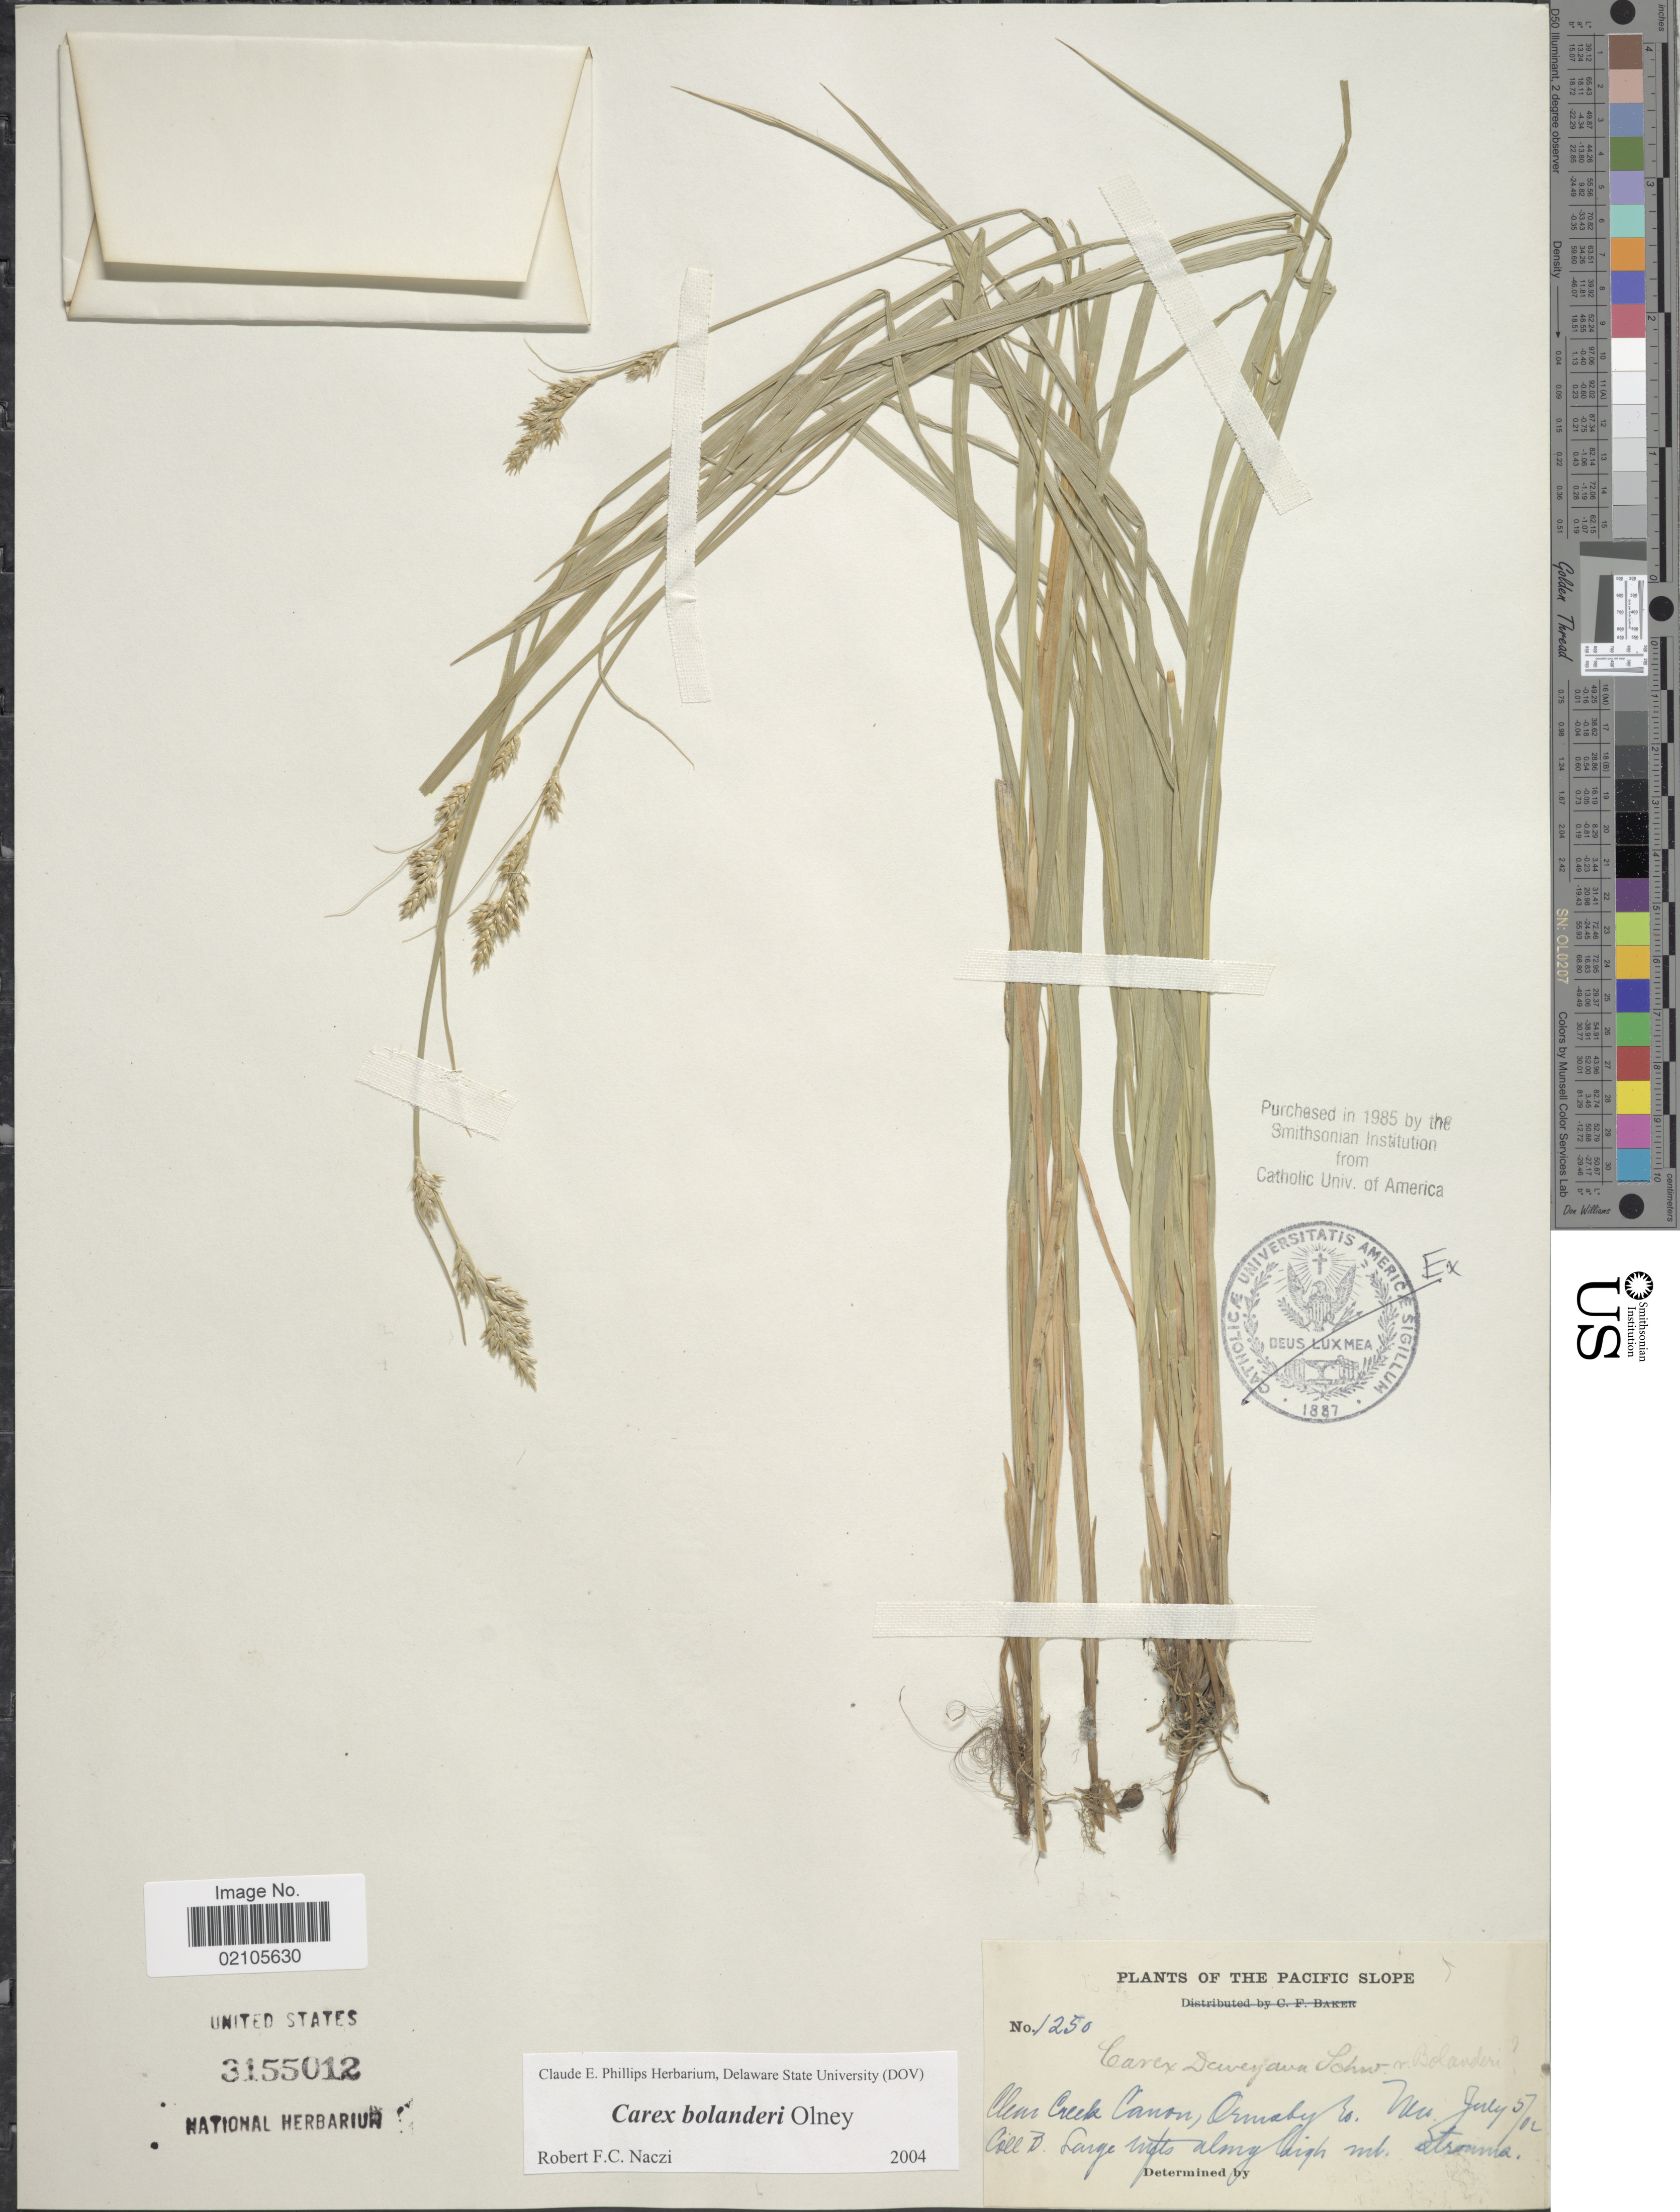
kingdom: Plantae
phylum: Tracheophyta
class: Liliopsida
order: Poales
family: Cyperaceae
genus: Carex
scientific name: Carex bolanderi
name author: Olney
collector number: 1250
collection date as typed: Transcribed d/m/y: 5/7/2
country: United States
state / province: Nevada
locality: Glenn Creek Canon, Ormsby Co.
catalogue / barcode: US 3155012